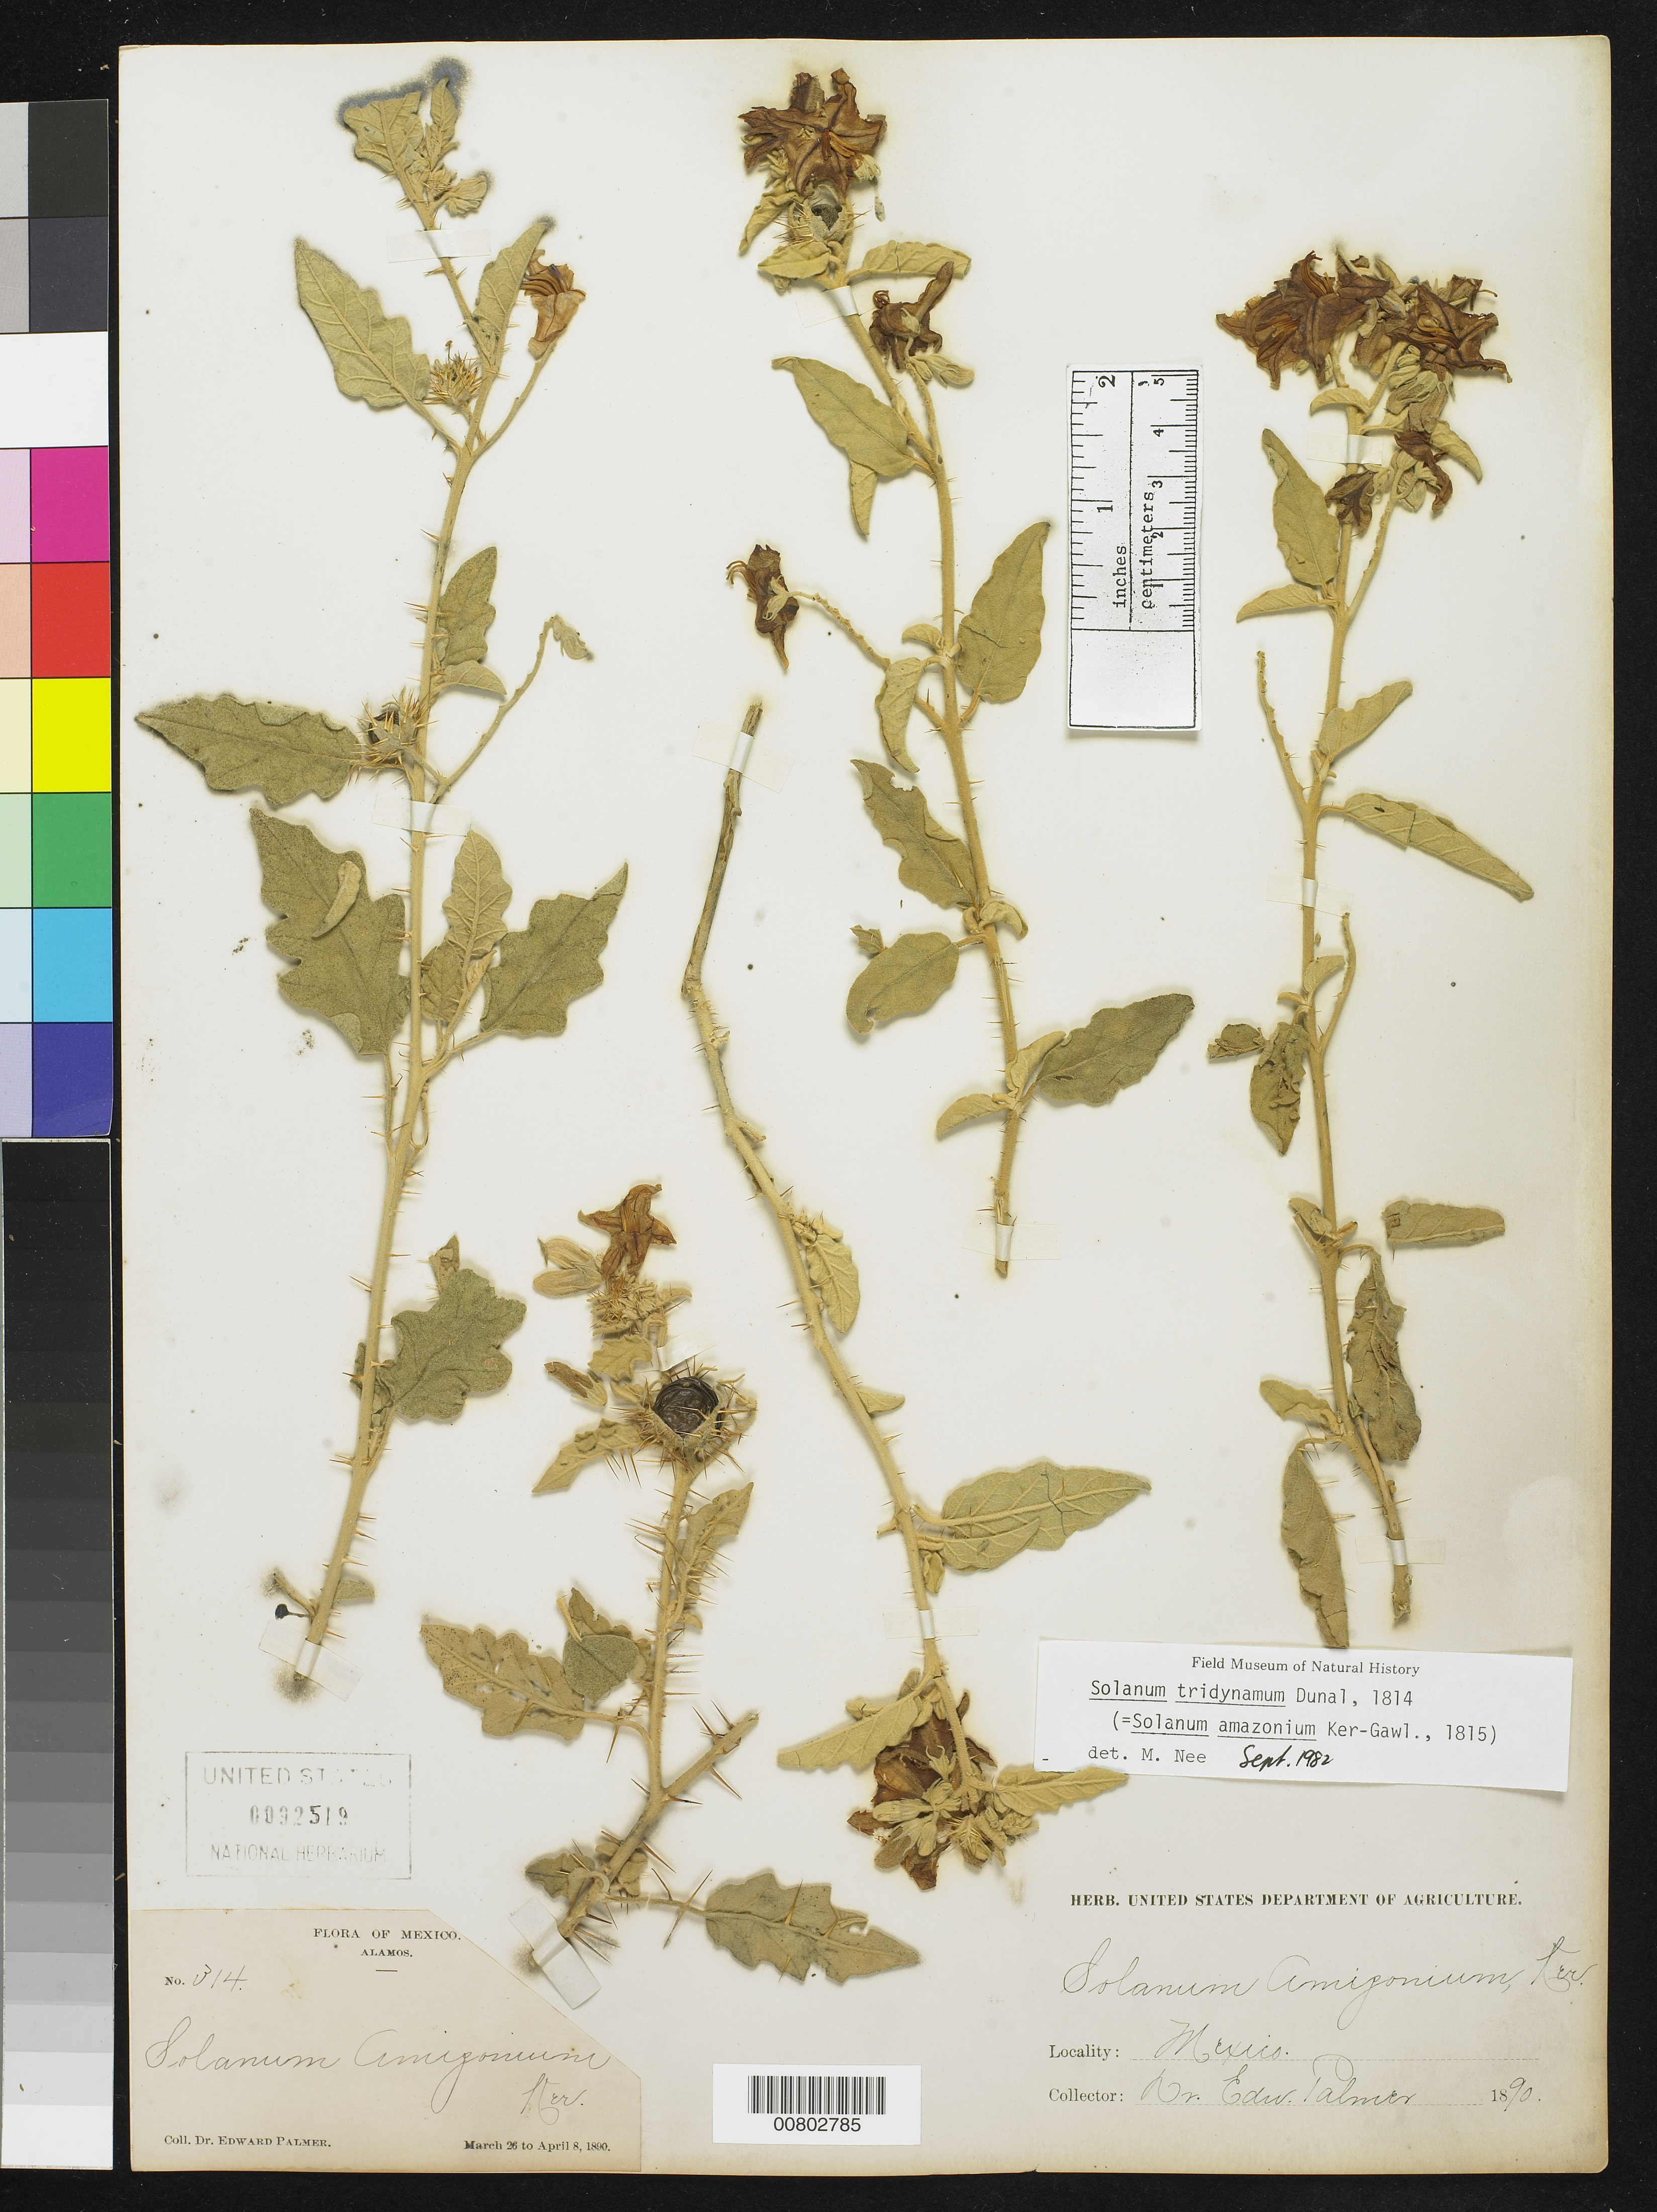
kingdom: Plantae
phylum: Tracheophyta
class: Magnoliopsida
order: Solanales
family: Solanaceae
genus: Solanum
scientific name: Solanum tridynamum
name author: Dunal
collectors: E. Palmer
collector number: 314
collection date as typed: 26 Mar 1890 to 08 Apr 1890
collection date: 1890-03-26/1890-04-08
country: Mexico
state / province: Sonora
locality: Alamos, Sonora.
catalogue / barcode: US 92519